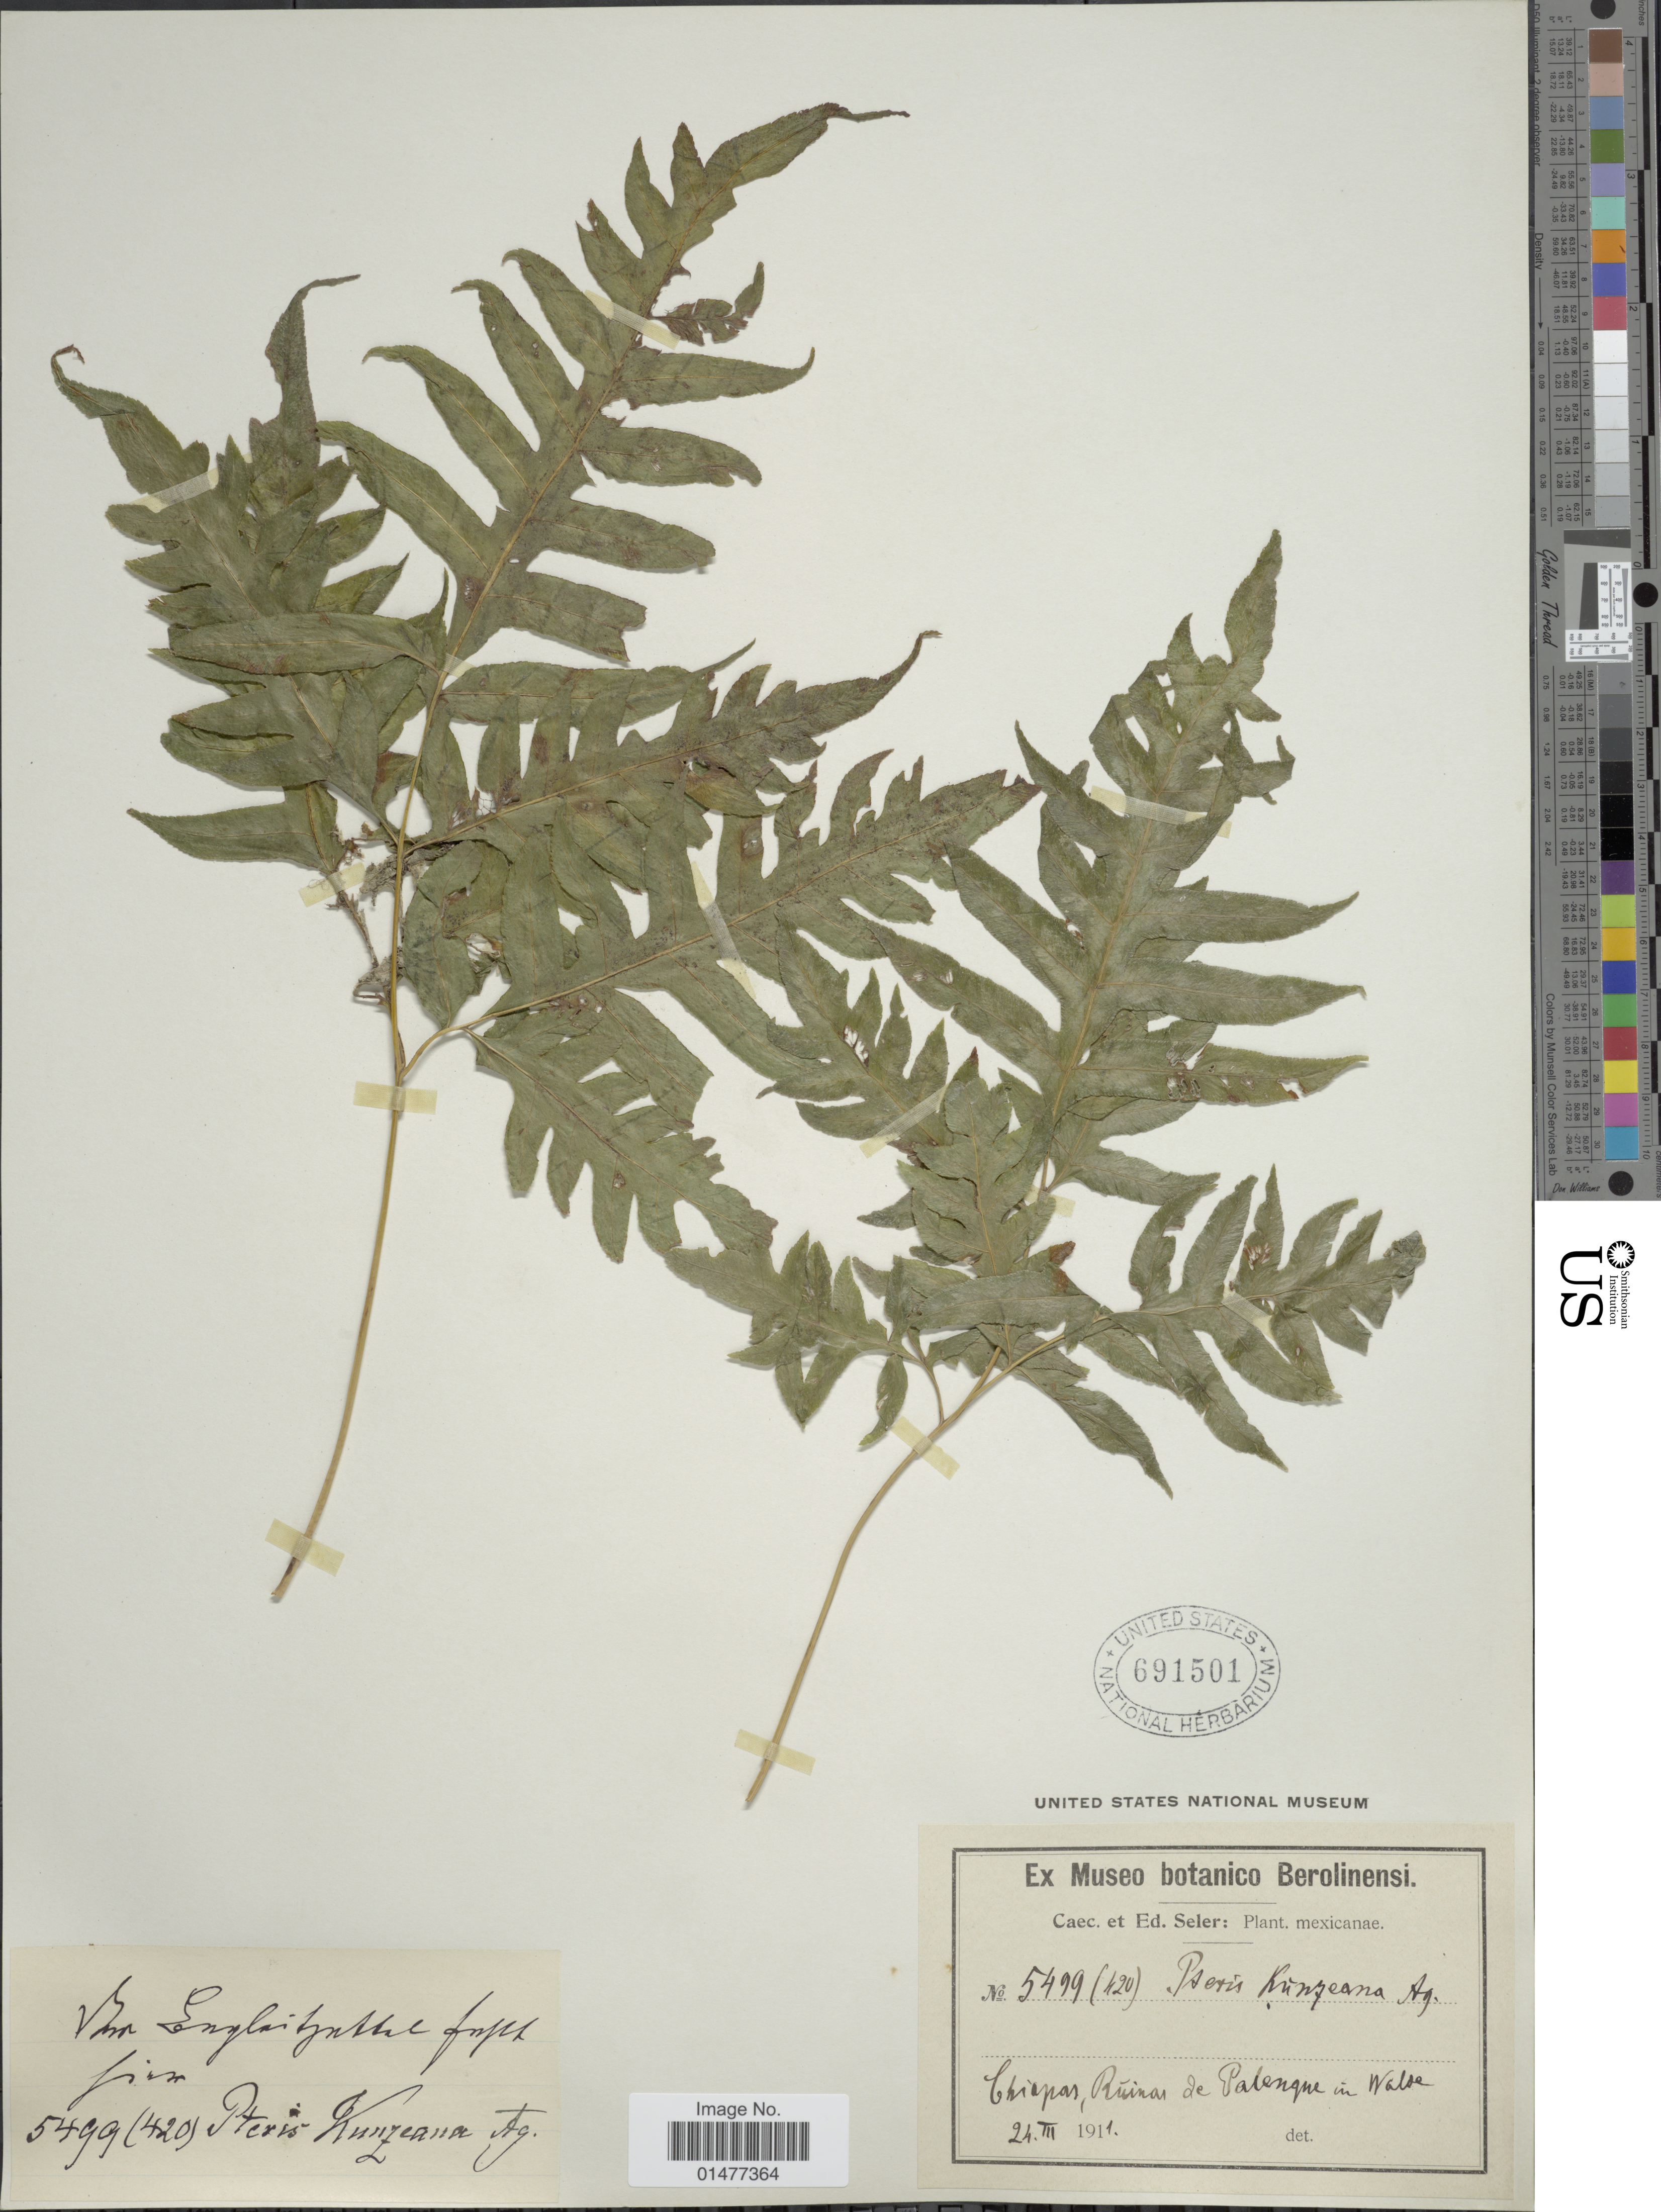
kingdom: Plantae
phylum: Tracheophyta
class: Polypodiopsida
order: Polypodiales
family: Pteridaceae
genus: Pteris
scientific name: Pteris altissima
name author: Poir.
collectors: ex Museo Botanico Berolinensi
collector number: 5499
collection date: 1911-03-24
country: Mexico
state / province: Chiapas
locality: Chiapas, Ruinas de Palenque in Walde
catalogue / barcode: US 691501